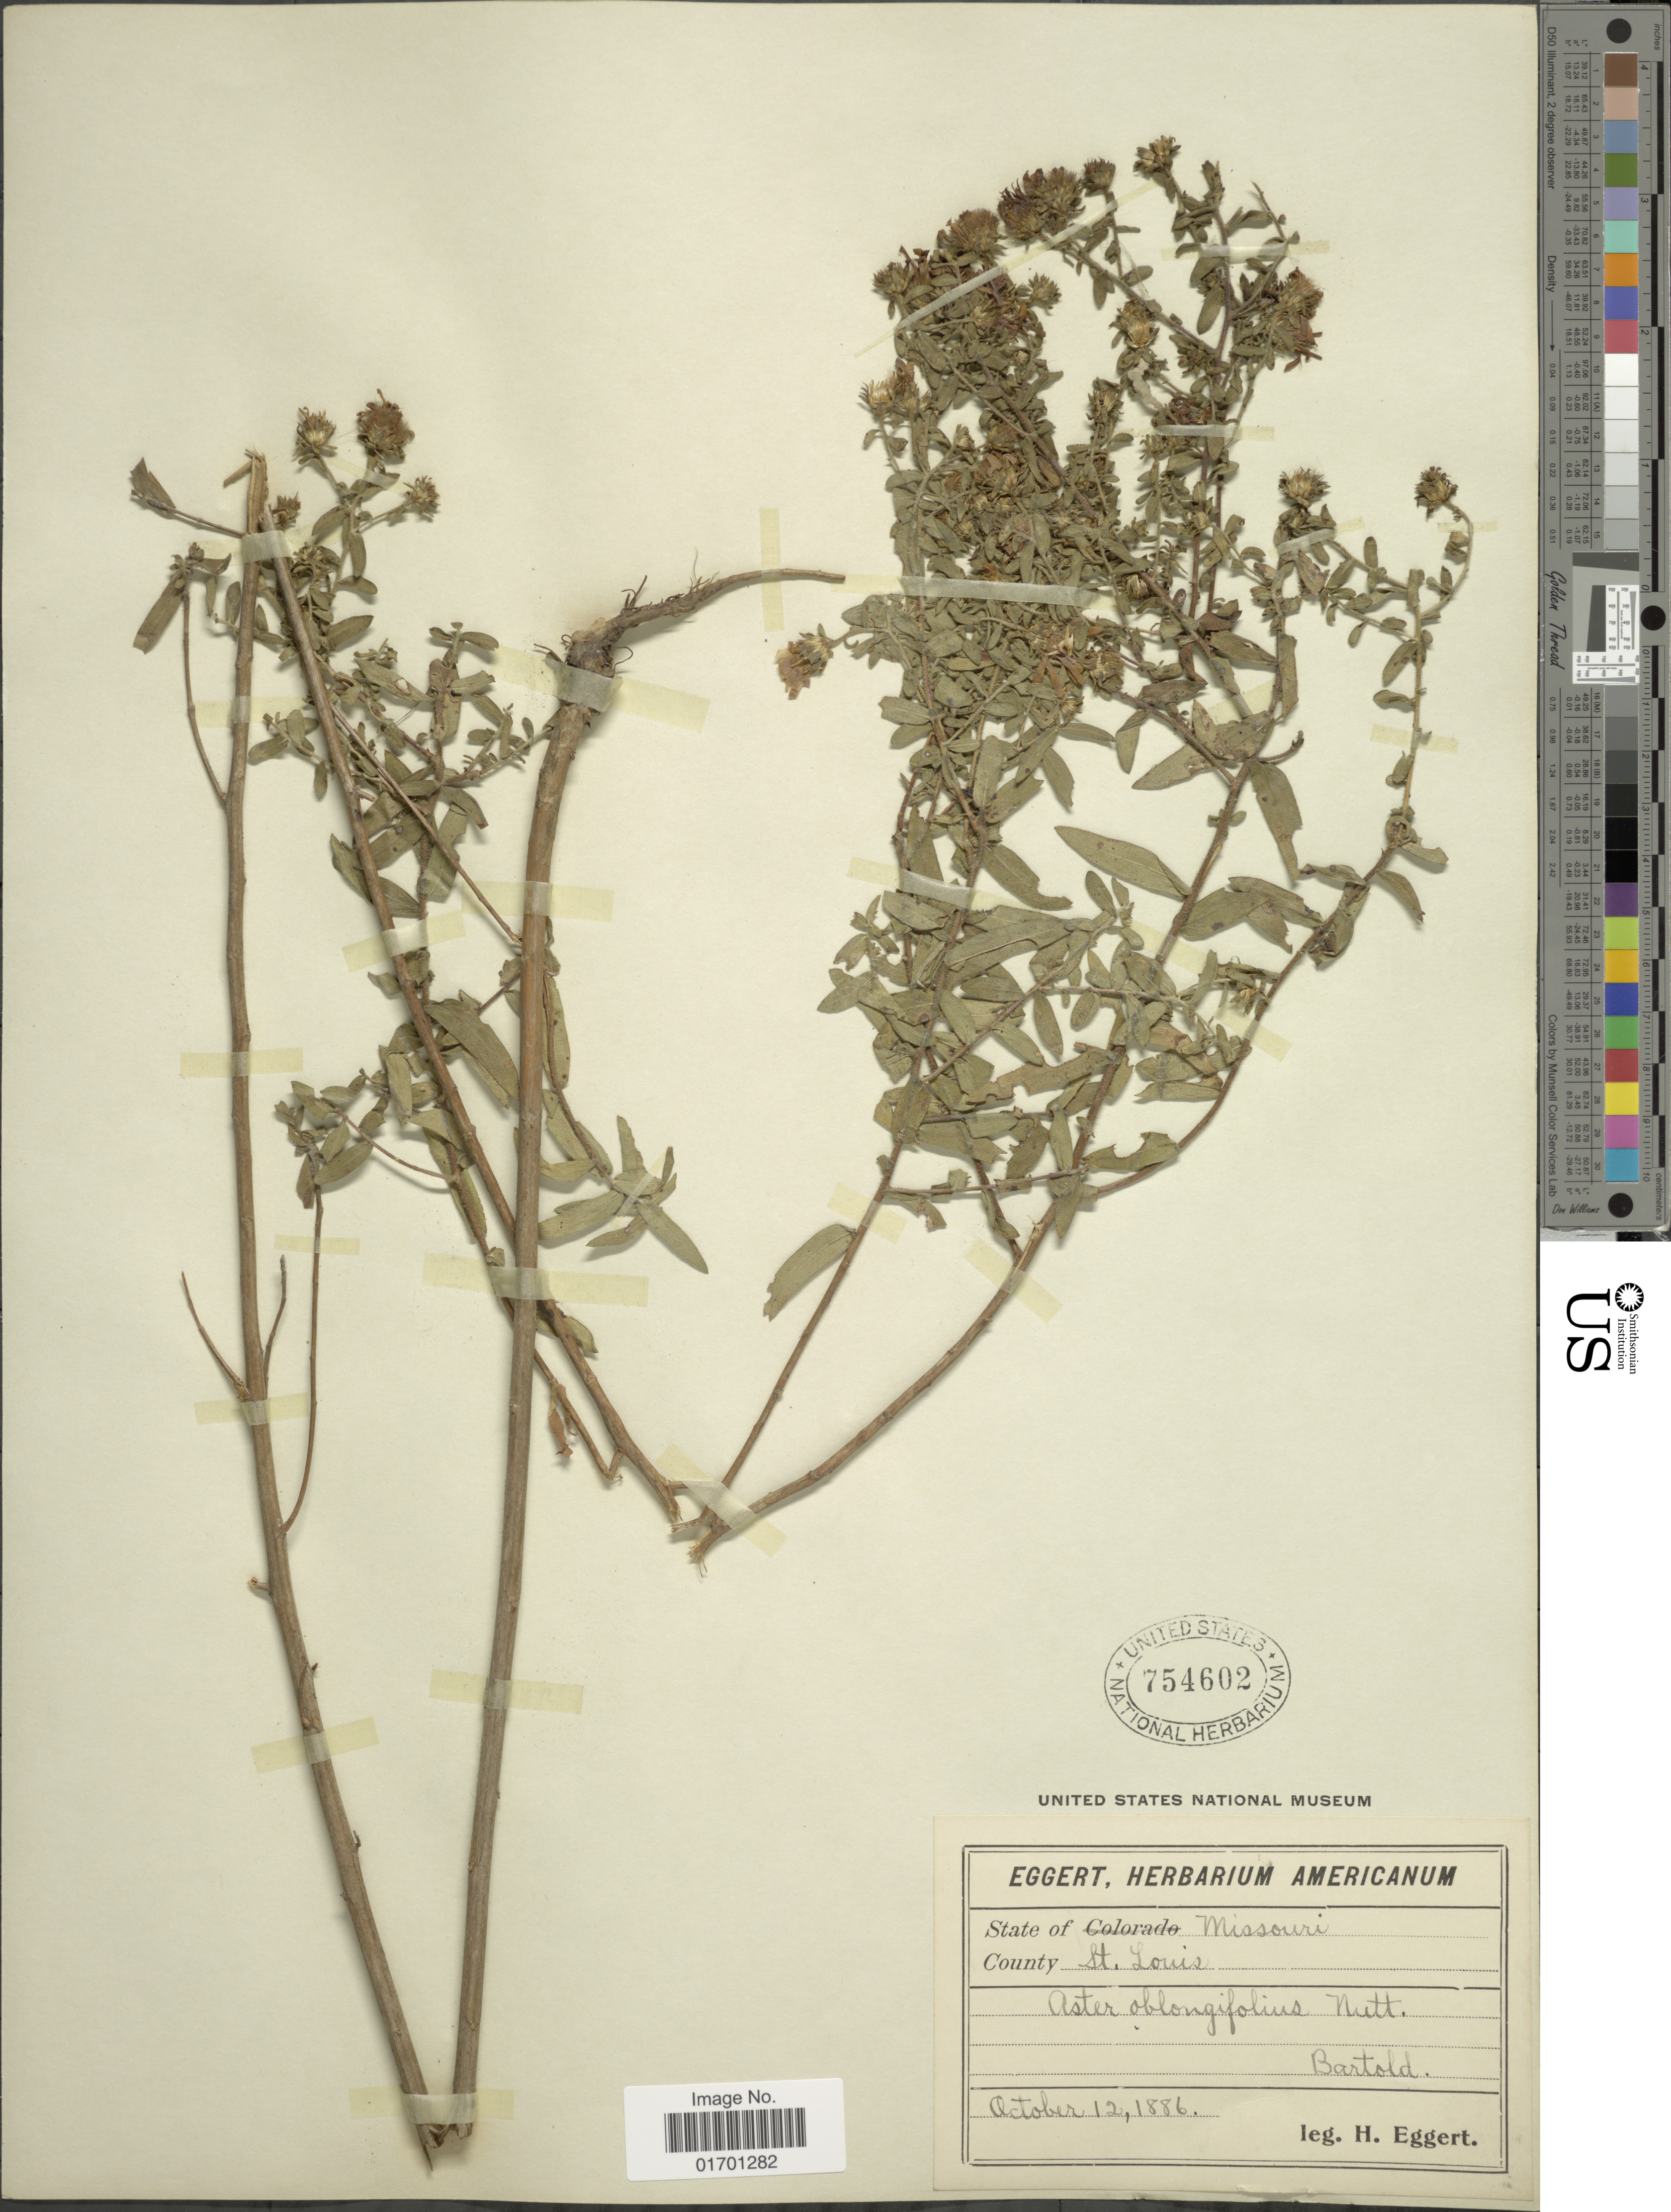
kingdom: Plantae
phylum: Tracheophyta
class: Magnoliopsida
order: Asterales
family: Asteraceae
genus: Symphyotrichum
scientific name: Symphyotrichum oblongifolium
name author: (Nutt.) G.L. Nesom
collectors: H. Eggert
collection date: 1886-10-12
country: United States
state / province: Missouri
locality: County: St. Louis.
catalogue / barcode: US 754602